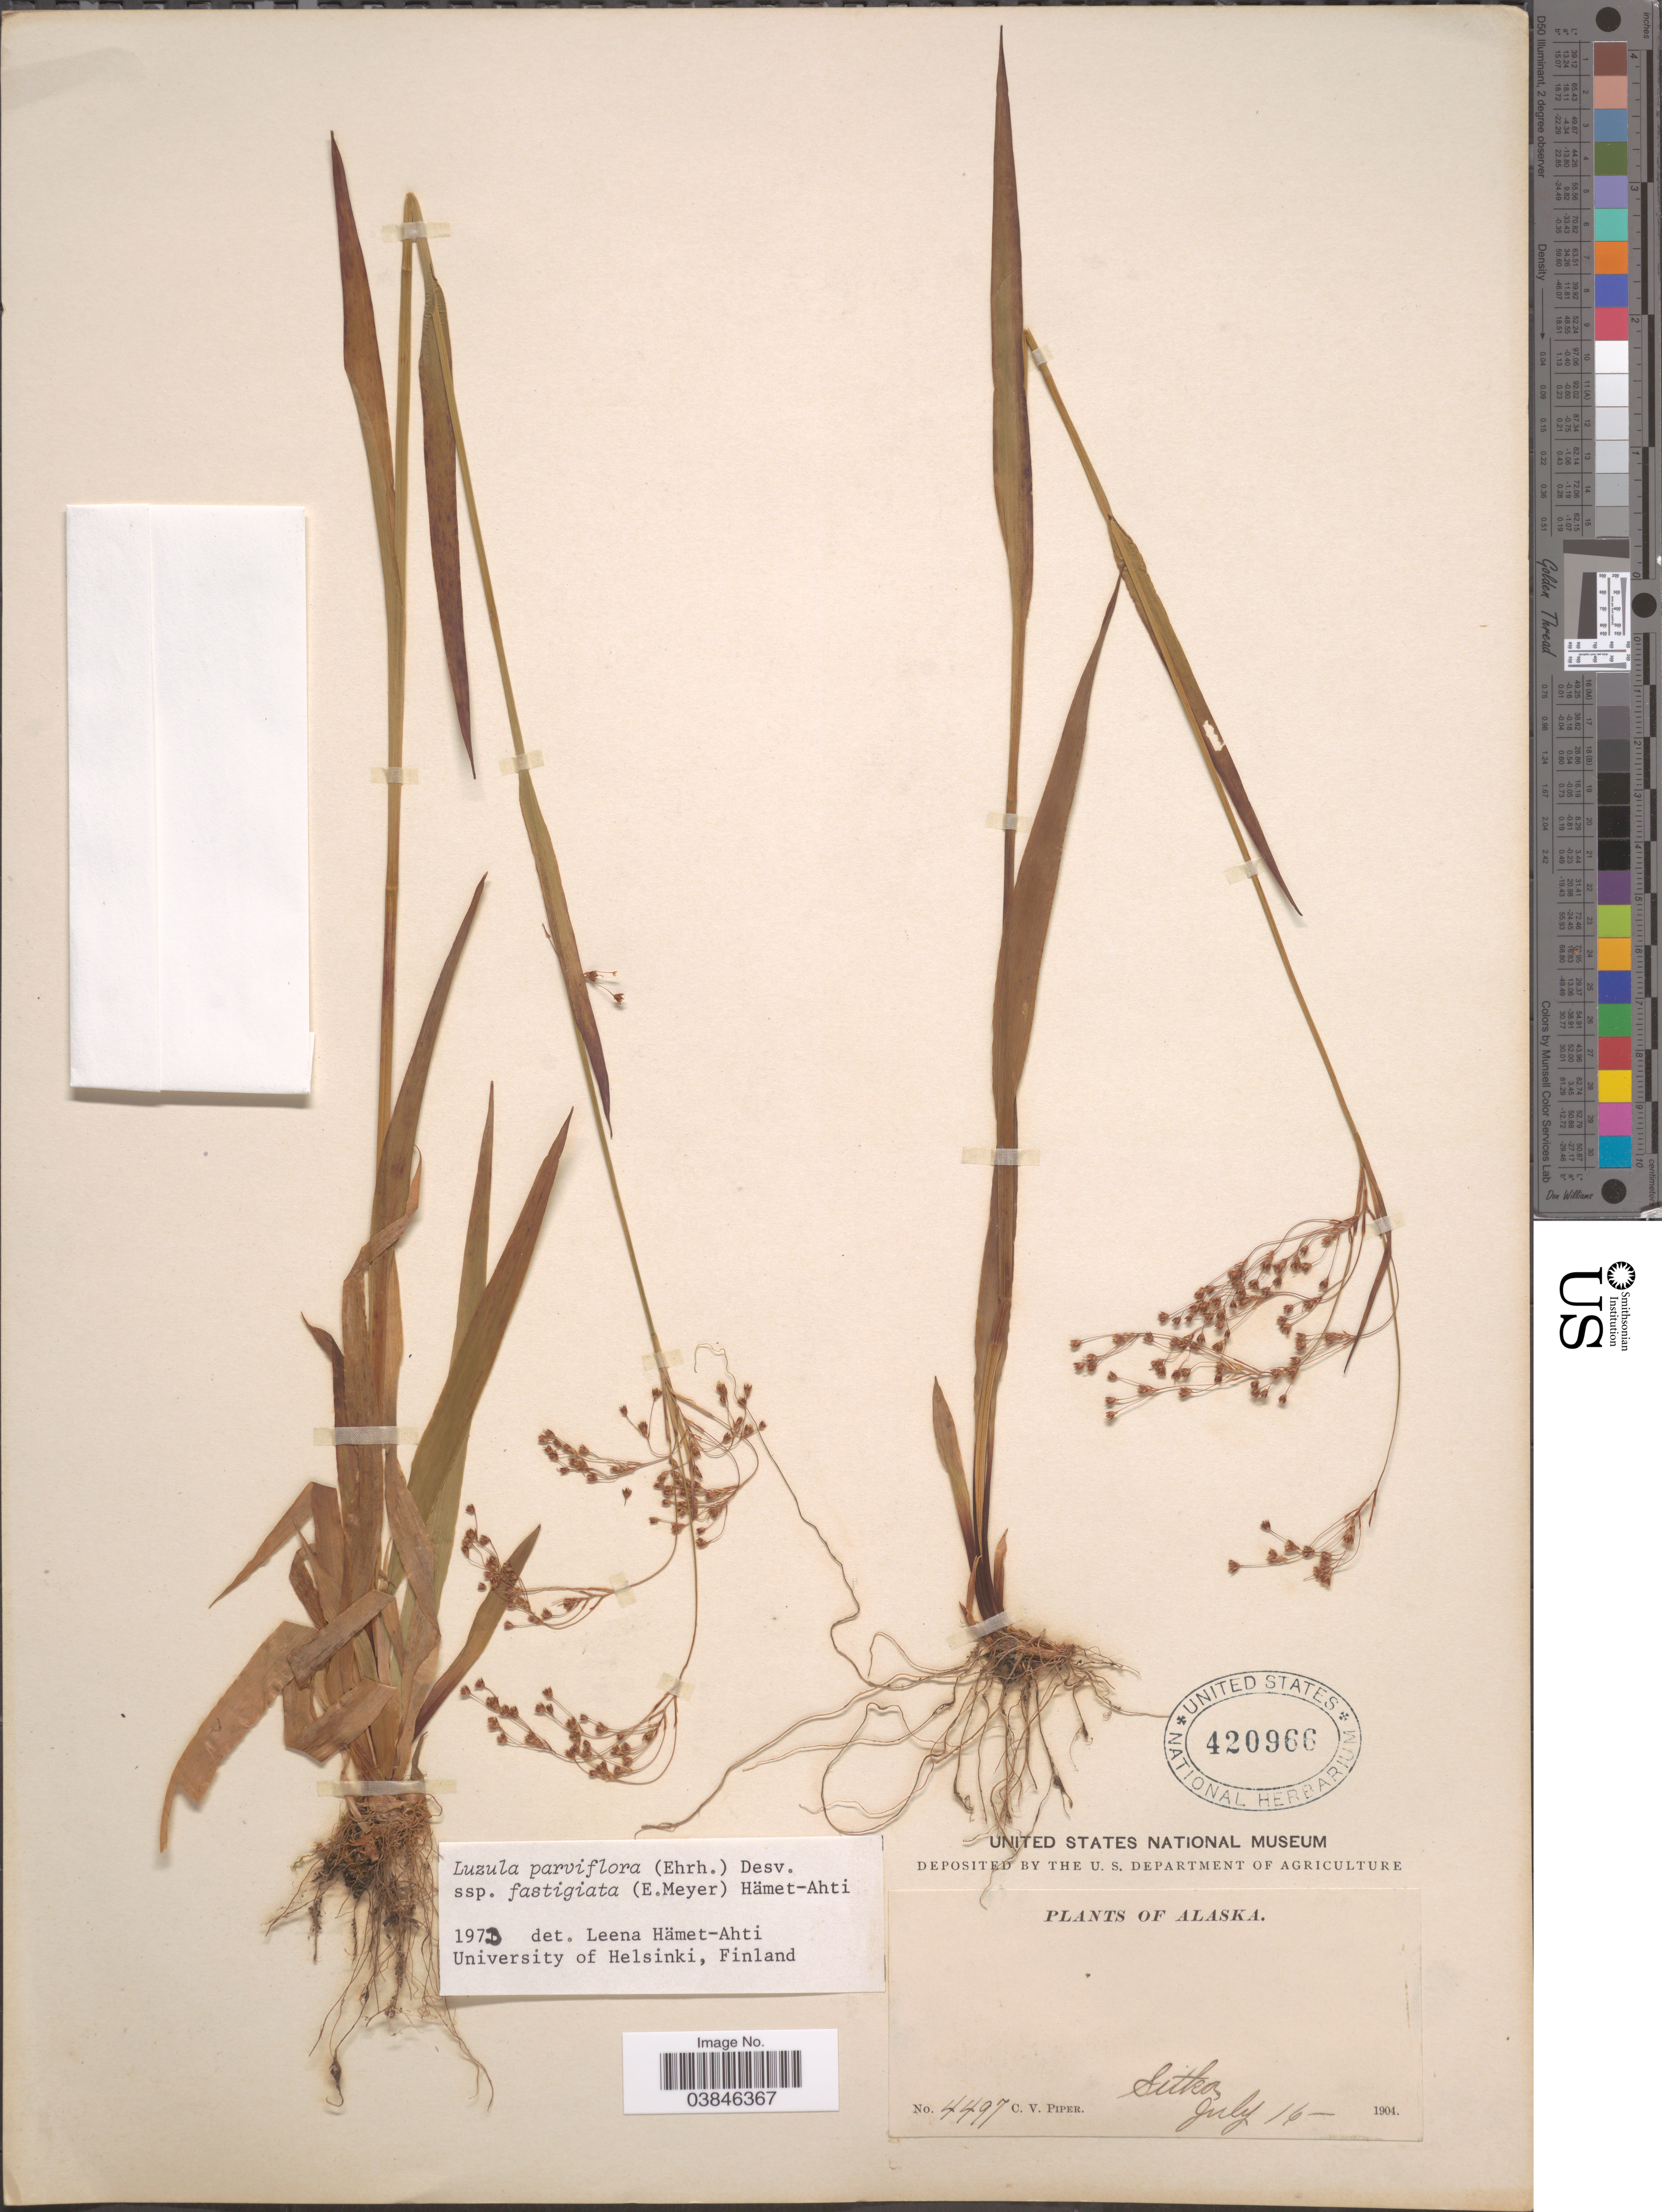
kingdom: Plantae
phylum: Tracheophyta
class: Liliopsida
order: Poales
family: Juncaceae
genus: Luzula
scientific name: Luzula parviflora subsp. fastigiata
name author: Buchenau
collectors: C. V. Piper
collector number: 4497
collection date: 1904-07-16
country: United States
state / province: Alaska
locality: Sitka.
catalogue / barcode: US 420966